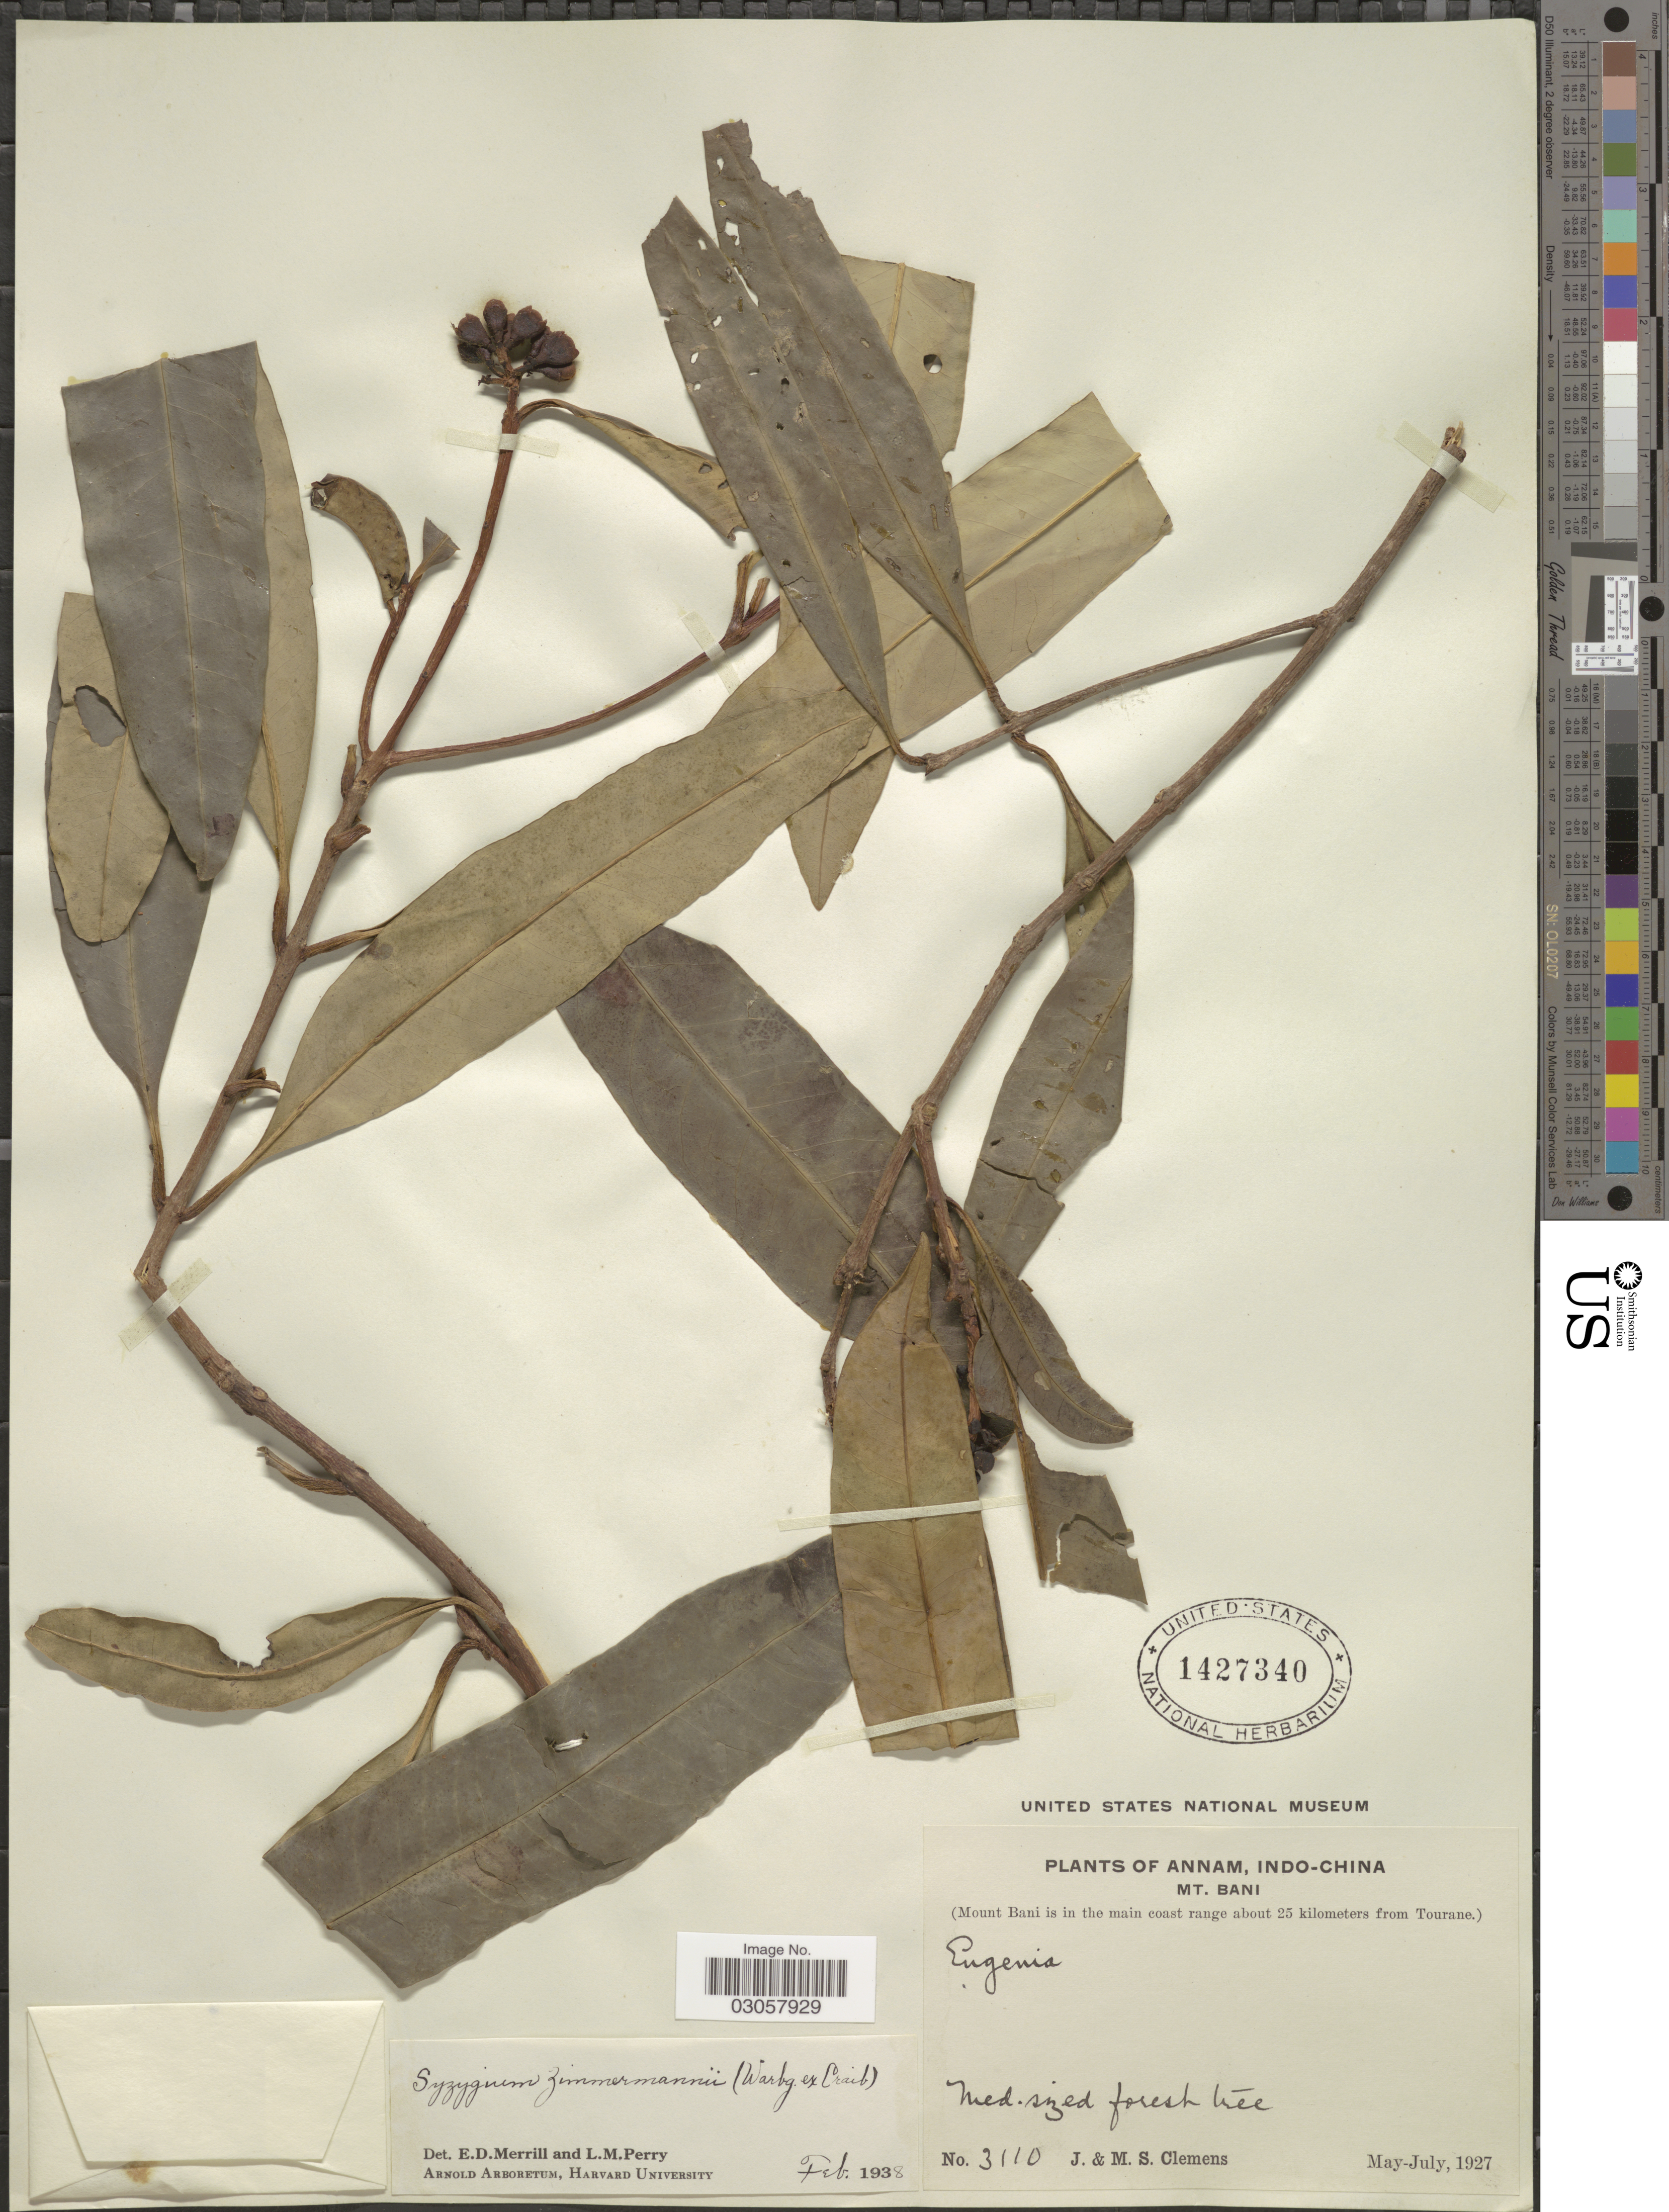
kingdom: Plantae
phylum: Tracheophyta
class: Magnoliopsida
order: Myrtales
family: Myrtaceae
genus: Syzygium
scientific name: Syzygium zimmermannii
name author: (Warb. ex Craib) Merr. & L.M. Perry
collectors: J. Clemens & M. S. Clemens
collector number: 3110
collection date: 1927-05/1927-07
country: Vietnam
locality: Annam, Mt. Bani (Mount Bani is in the main coast range about 25 kilometers from Tourane)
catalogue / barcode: US 1427340